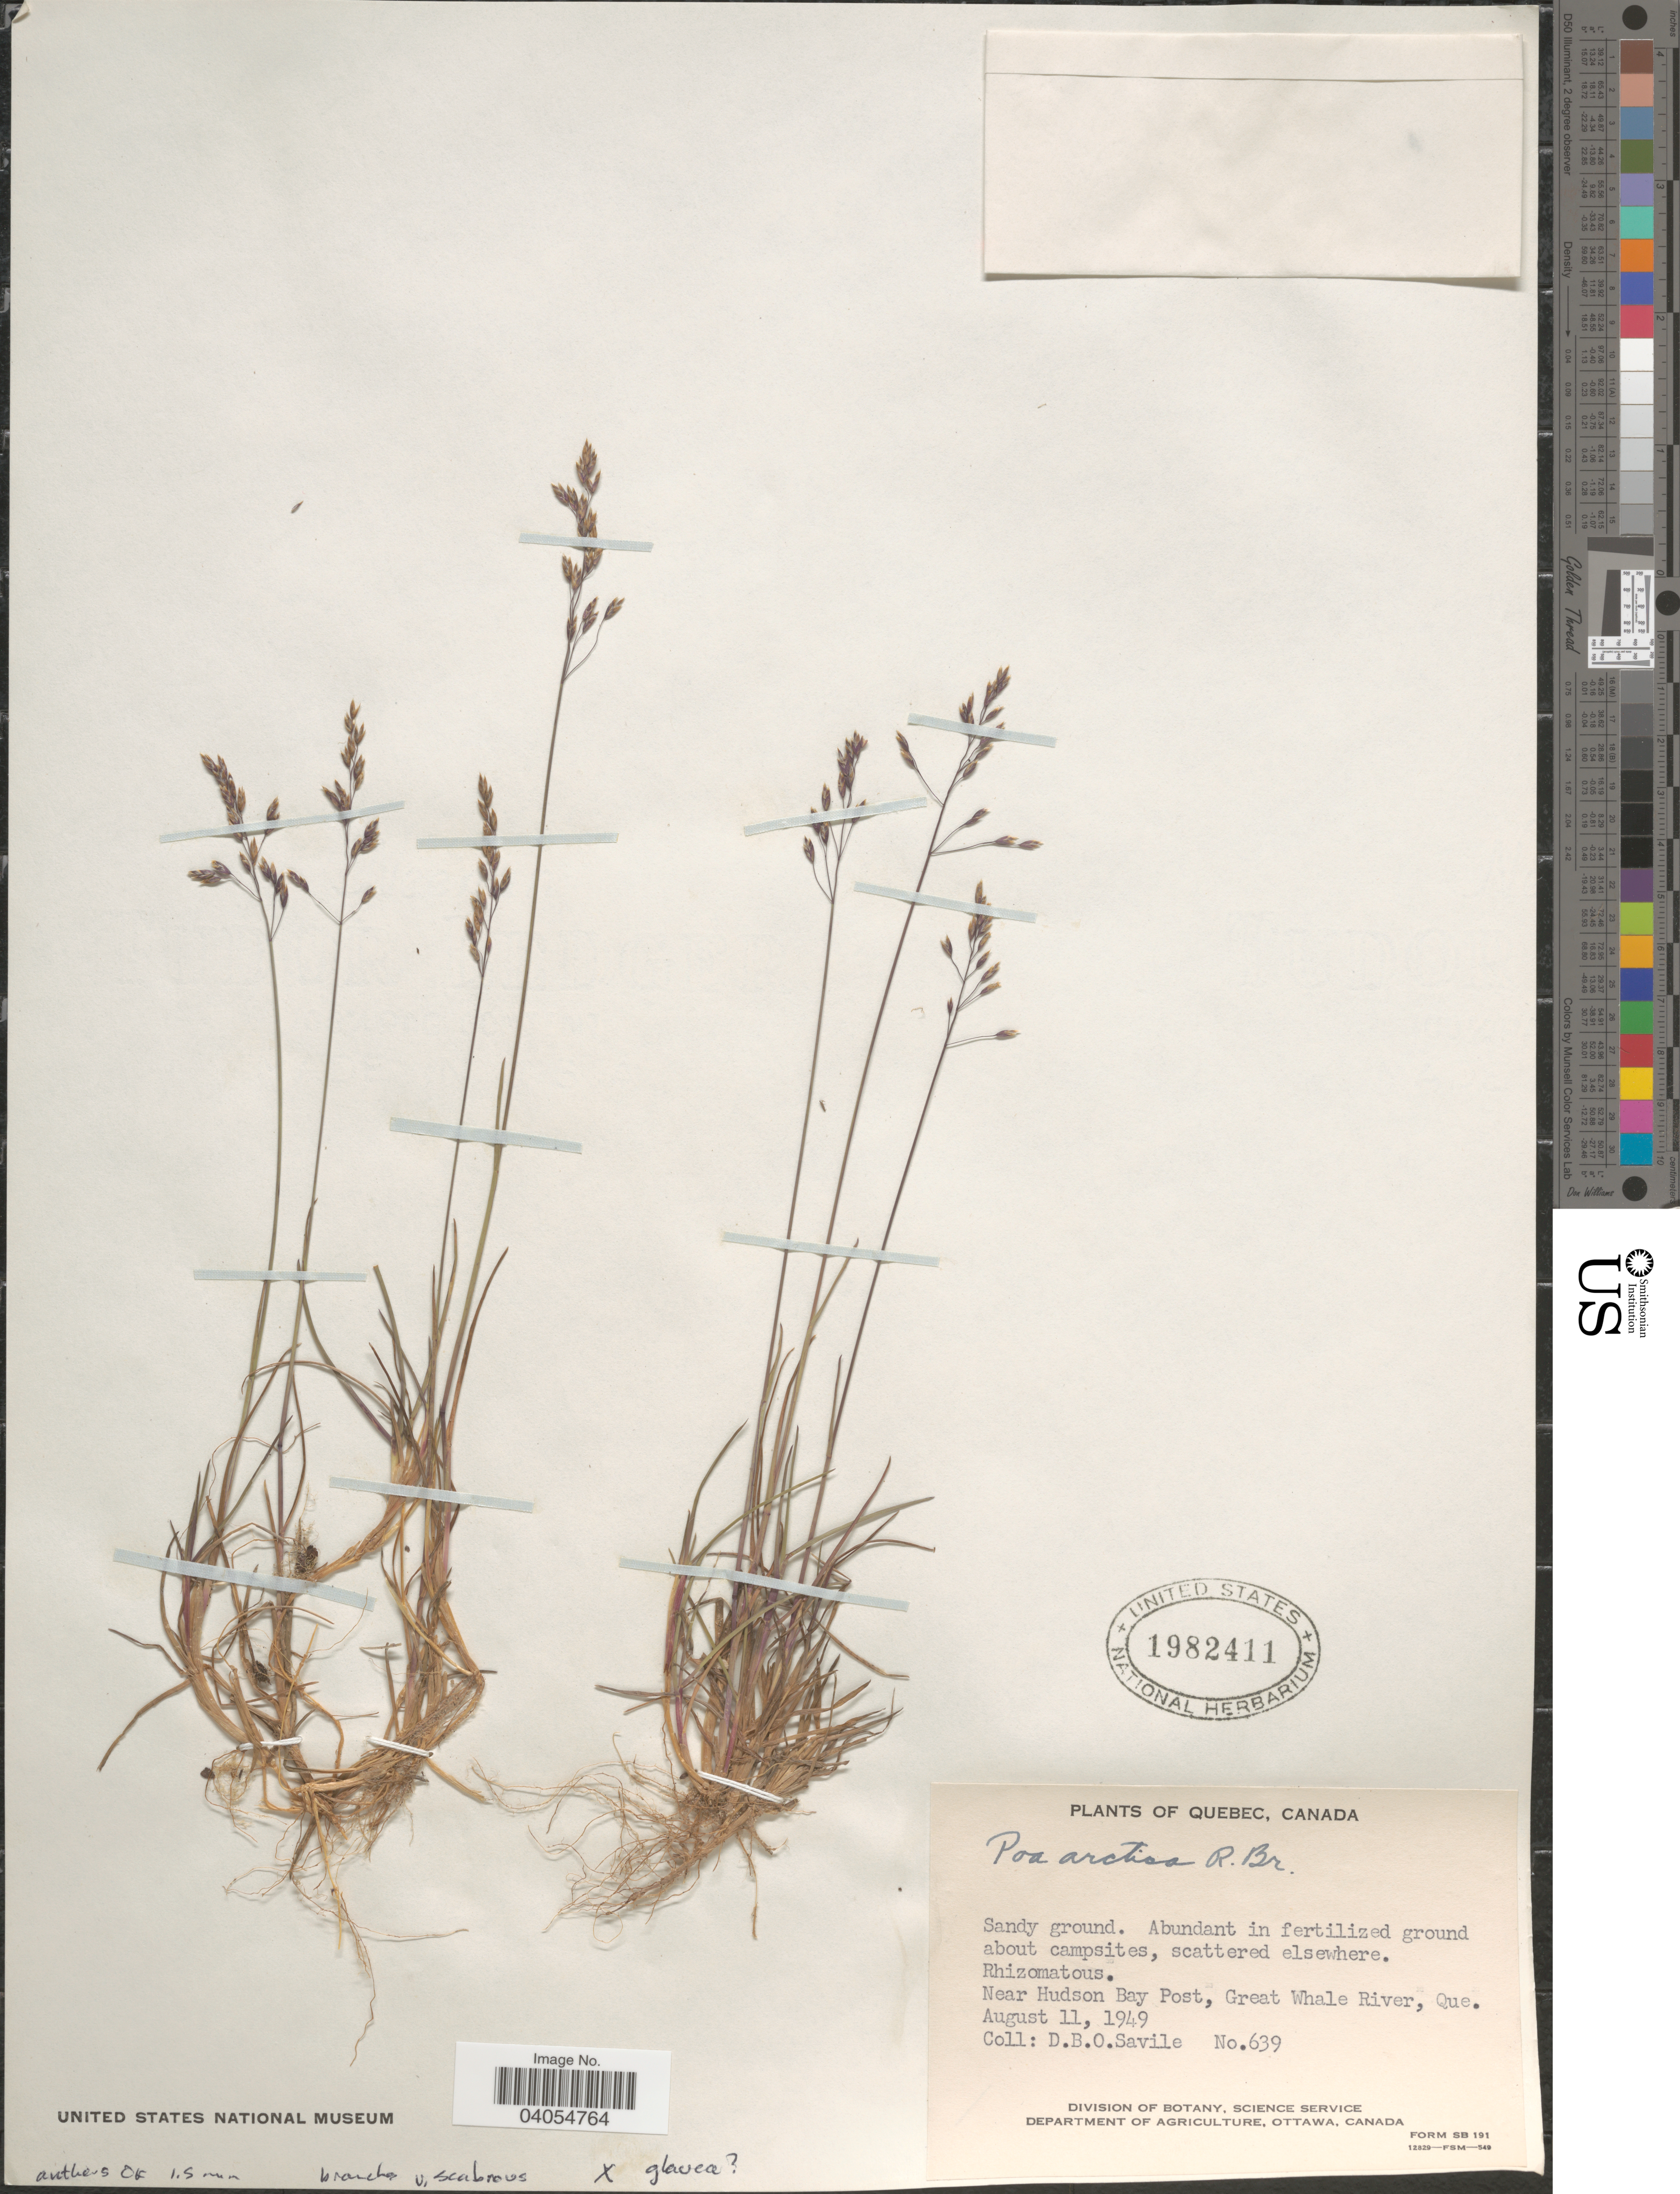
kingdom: Plantae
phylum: Tracheophyta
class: Liliopsida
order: Poales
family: Poaceae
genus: Poa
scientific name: Poa arctica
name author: R. Br.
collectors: D. Savile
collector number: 639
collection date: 1949-08-11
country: Canada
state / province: Quebec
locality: Near Hudson Bay Post, Great Whale River.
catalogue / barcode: US 1982411